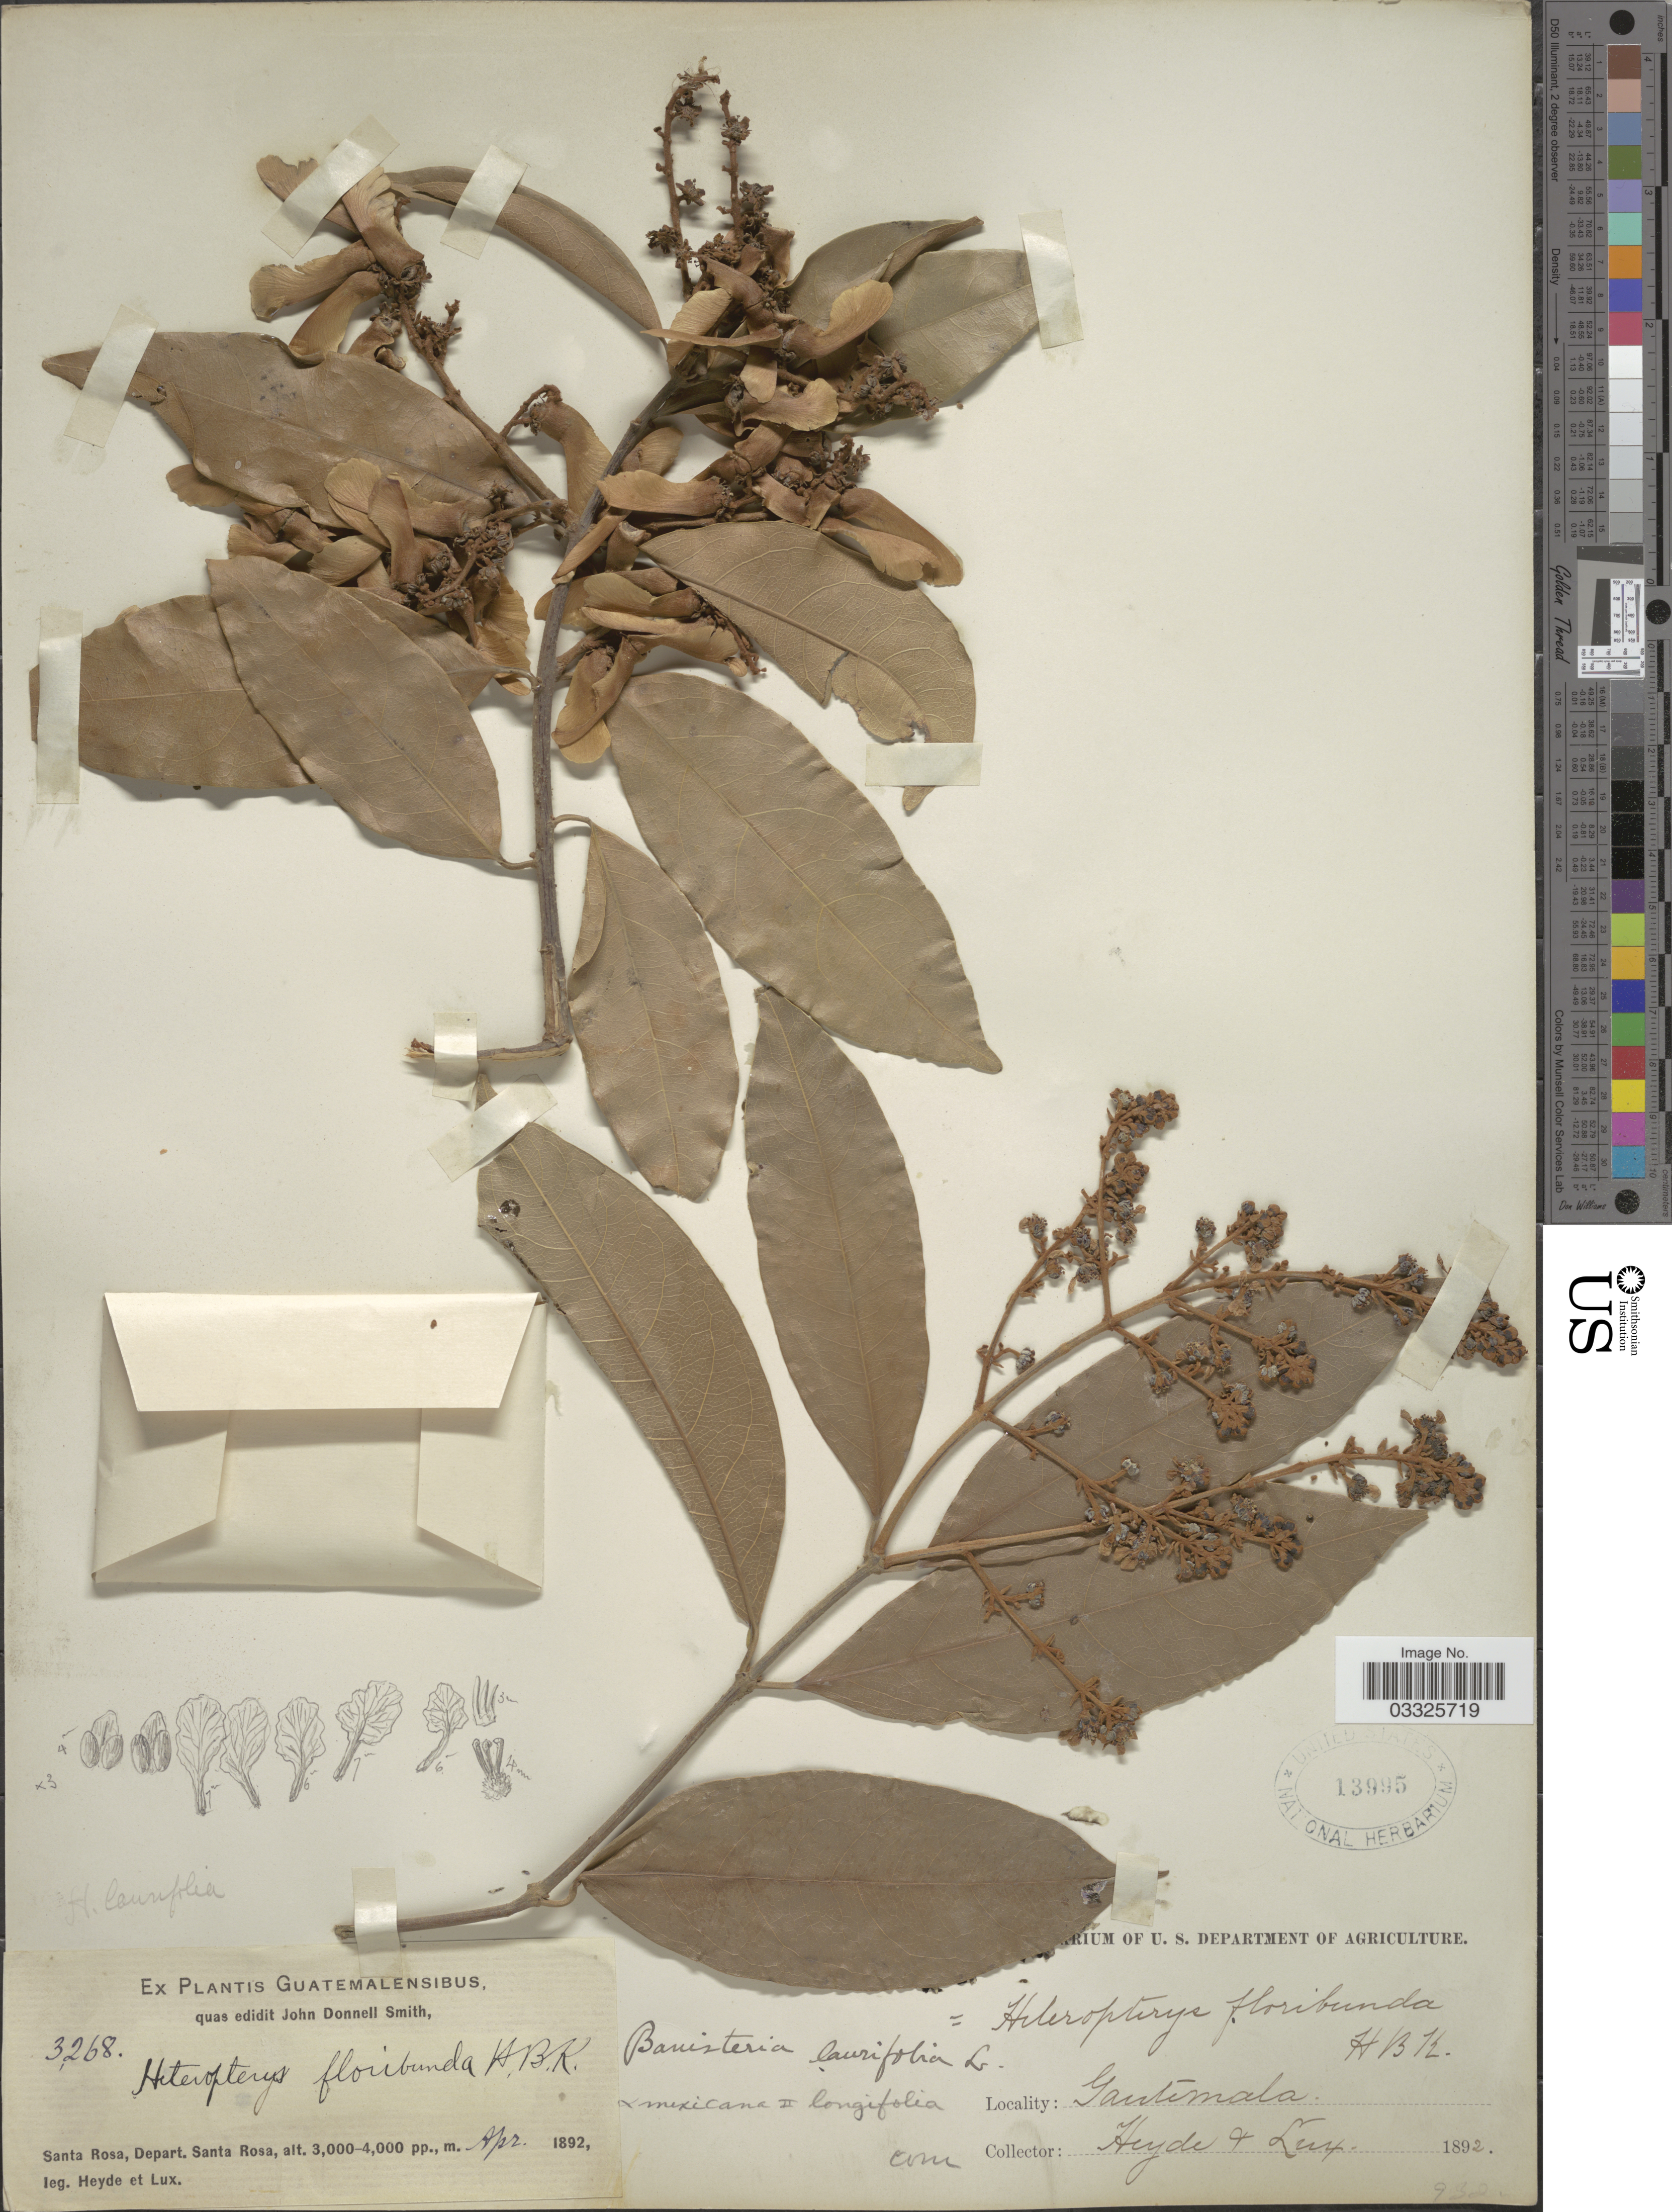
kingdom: Plantae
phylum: Tracheophyta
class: Magnoliopsida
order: Malpighiales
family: Malpighiaceae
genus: Heteropterys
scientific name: Heteropterys laurifolia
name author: (L.) A. Juss.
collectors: Heyde & Lux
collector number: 3268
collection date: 1892-04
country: Guatemala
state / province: Santa Rosa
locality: Santa Rosa, Depart. Santa Rosa.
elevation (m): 914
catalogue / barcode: US 13995